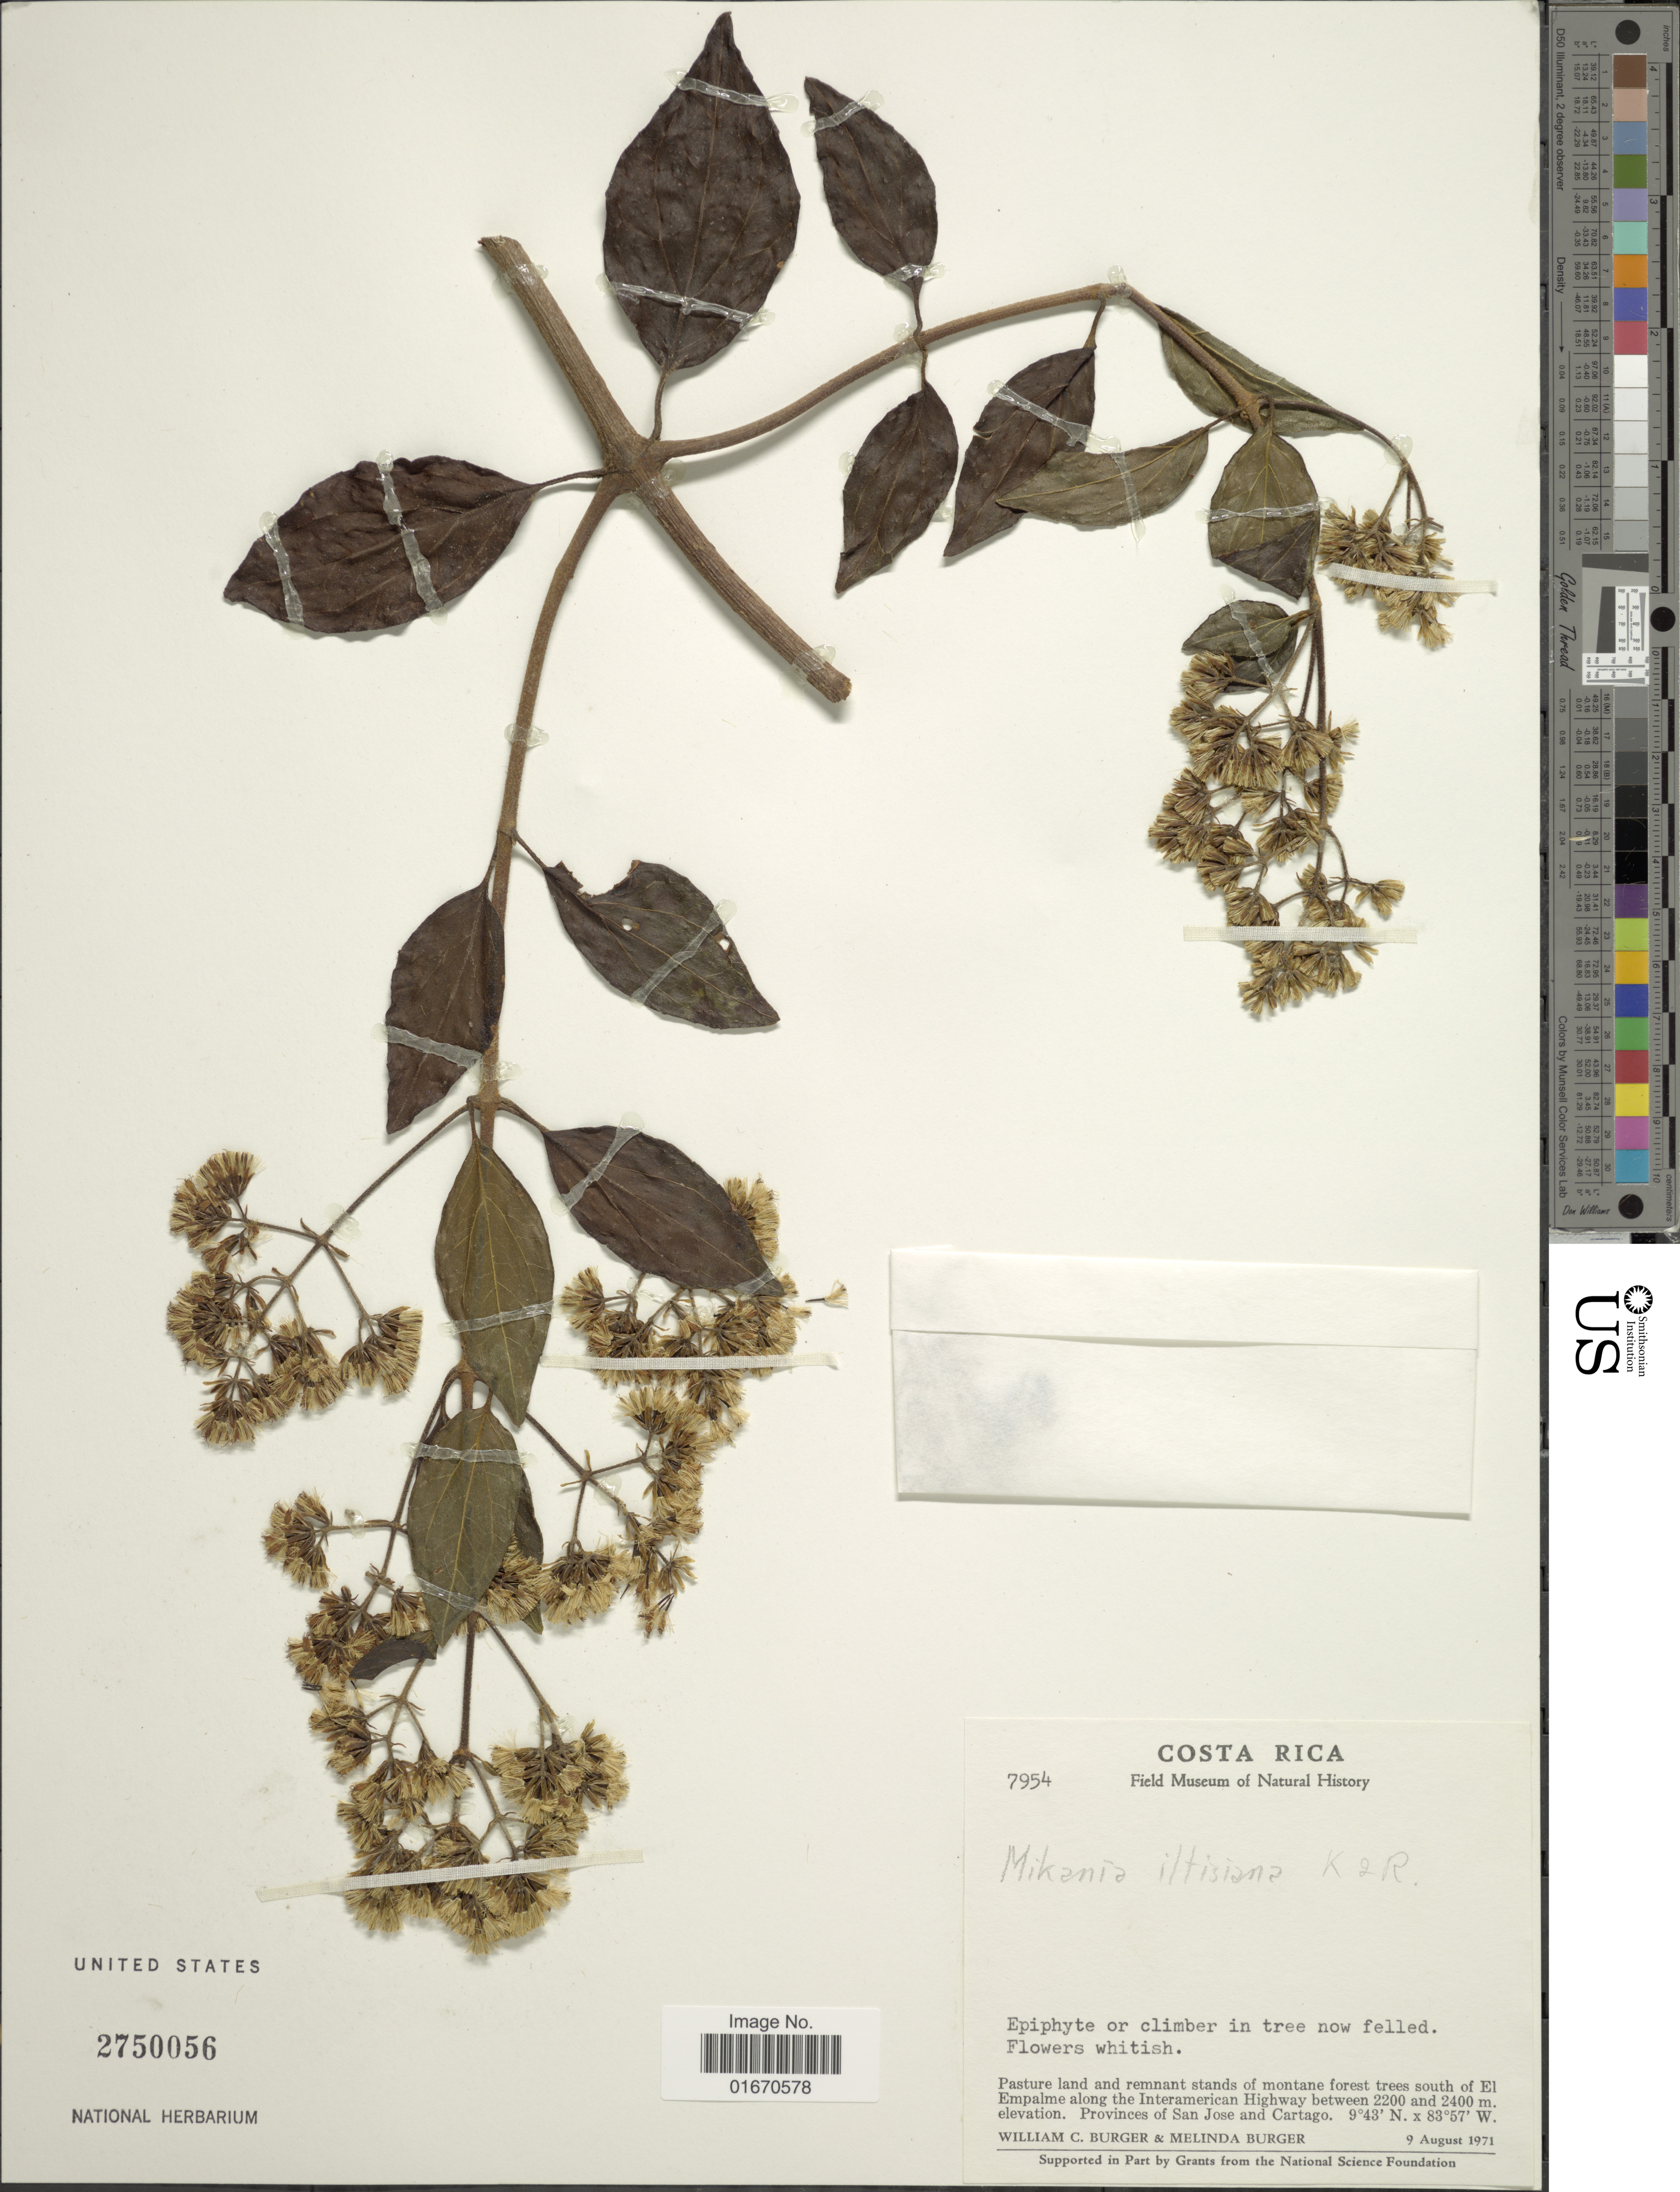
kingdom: Plantae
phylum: Tracheophyta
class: Magnoliopsida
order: Asterales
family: Asteraceae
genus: Mikania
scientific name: Mikania iltisii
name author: R.M. King & H. Rob.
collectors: W. Burger & M. Burger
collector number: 7954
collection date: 1971-08-09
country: Costa Rica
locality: South of El Empalme along the Interamerican Highway, Provinces of San Jose and Cartago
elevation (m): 2200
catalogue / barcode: US 2750056